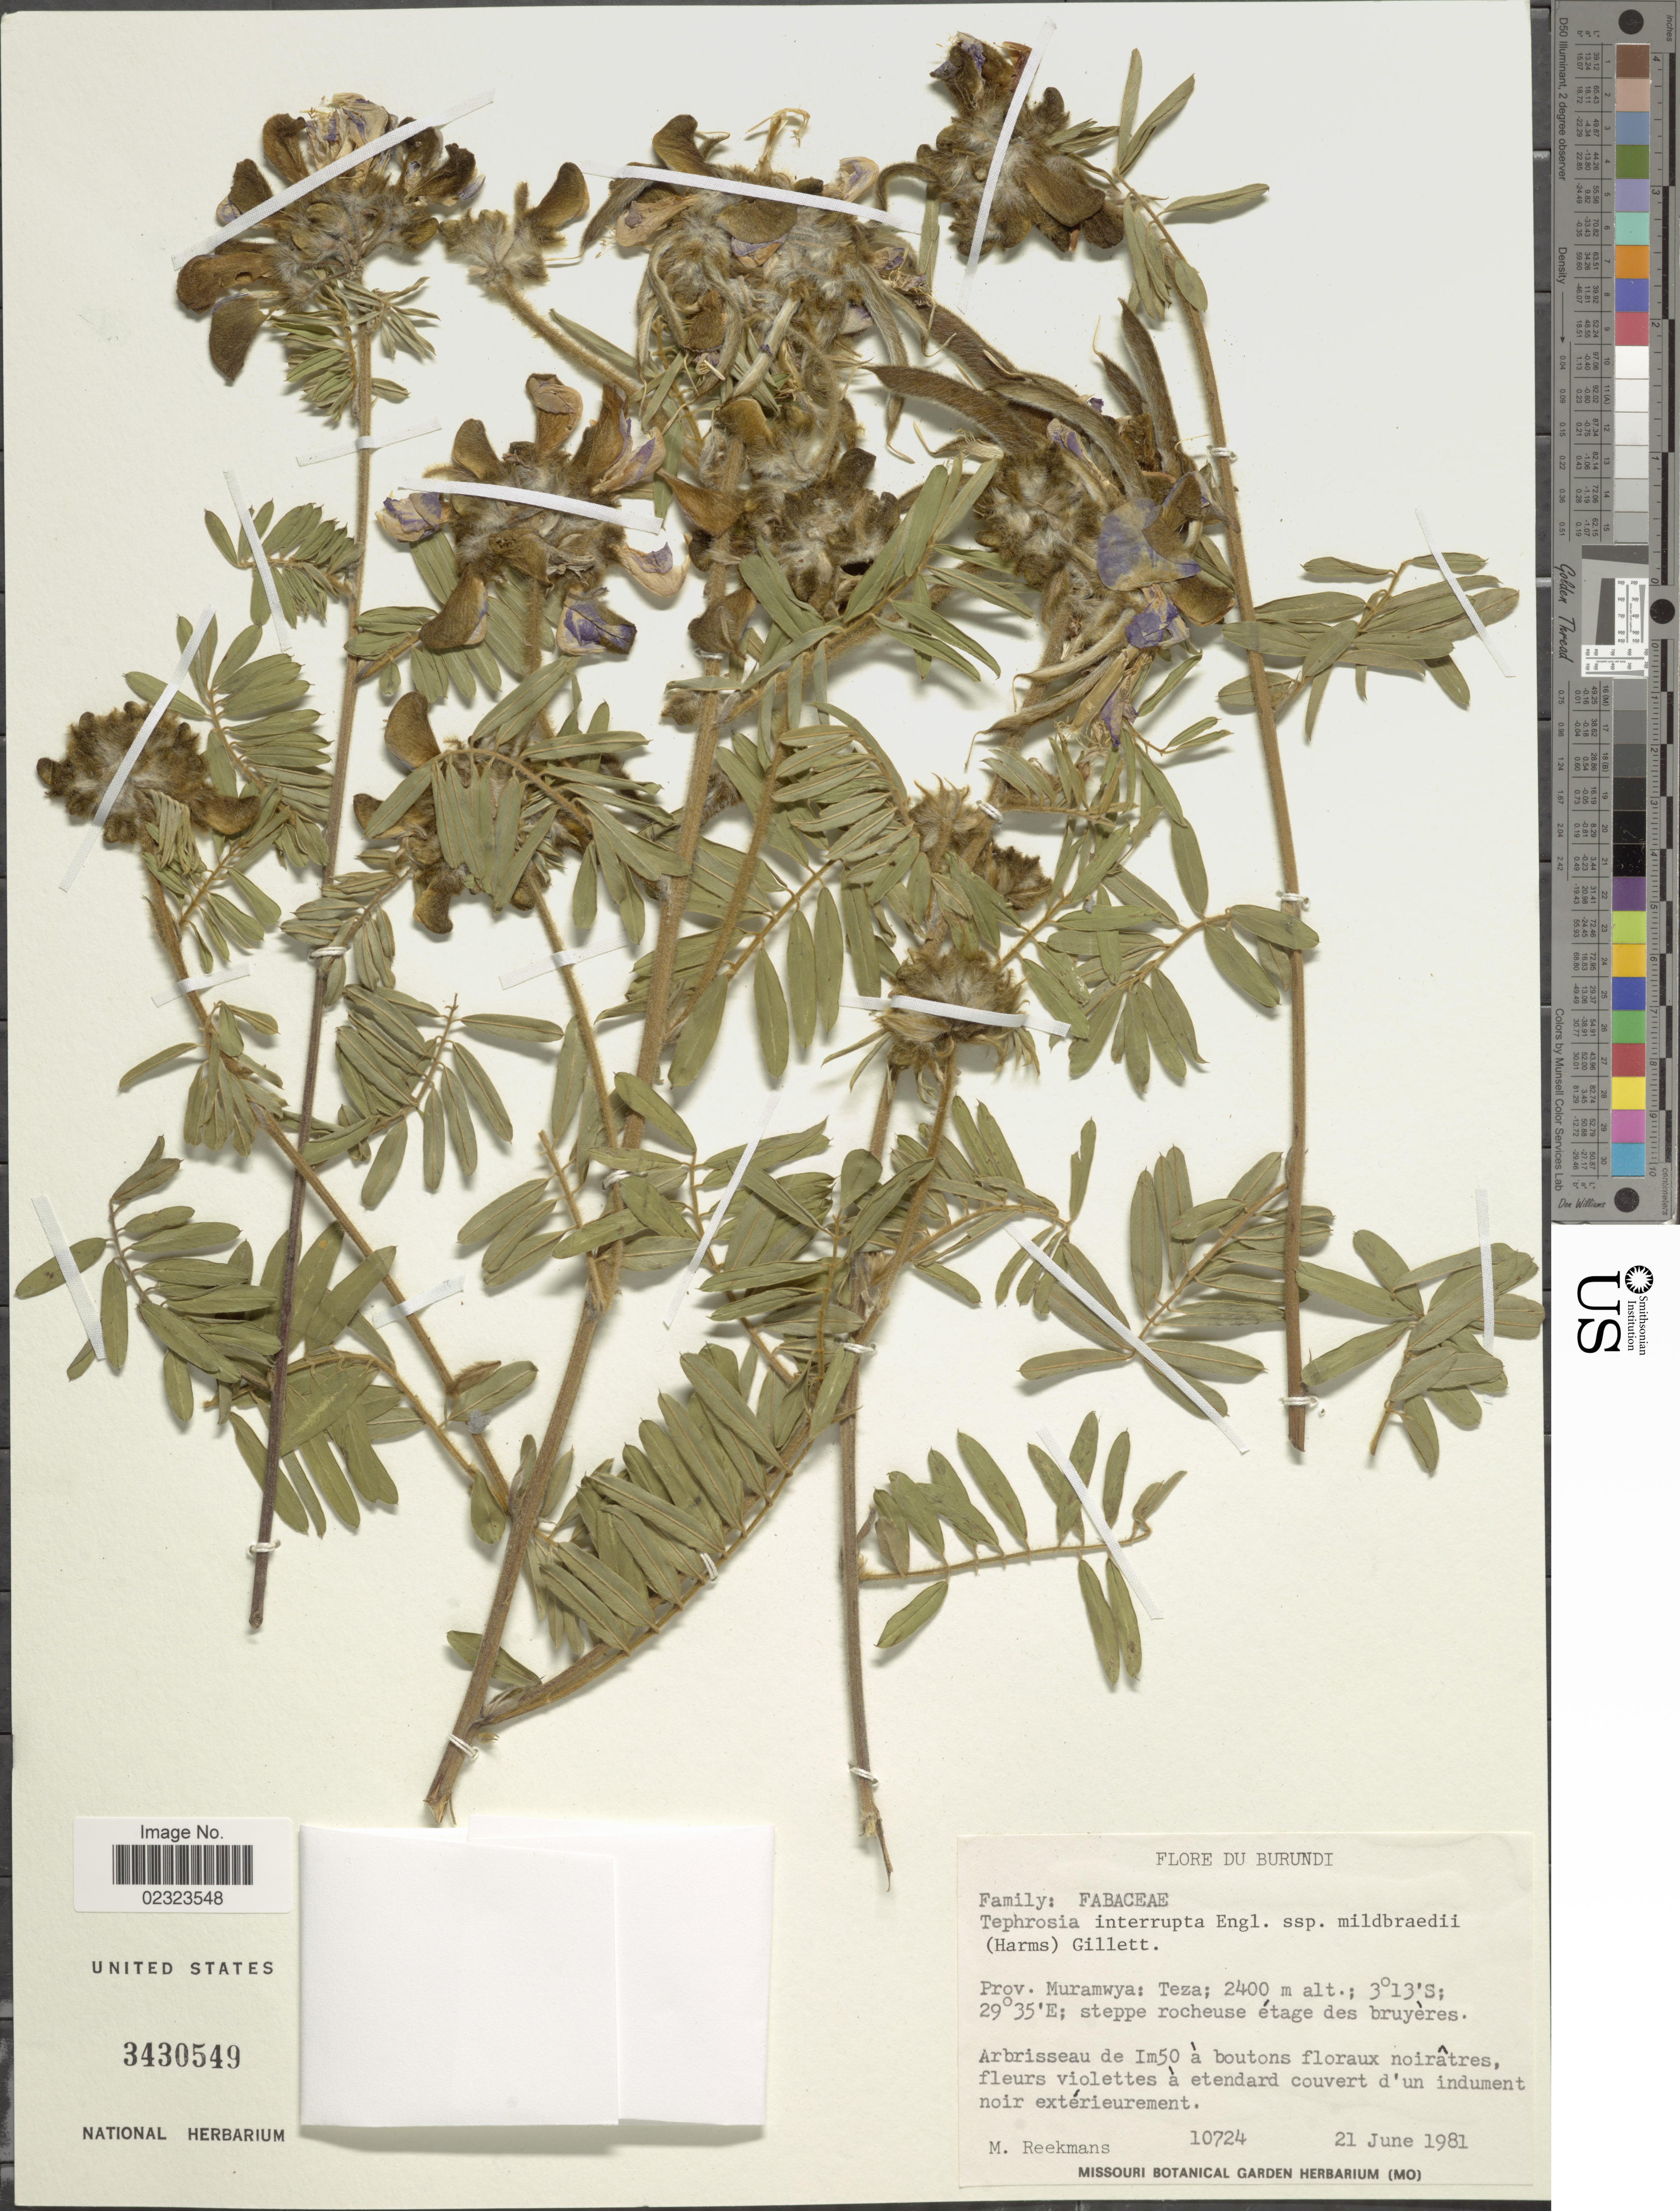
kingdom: Plantae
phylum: Tracheophyta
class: Magnoliopsida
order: Fabales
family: Fabaceae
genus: Tephrosia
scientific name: Tephrosia interrupta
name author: Hochst. & Steud. ex Engl.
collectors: M. Reekmans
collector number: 10724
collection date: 1981-06-21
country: Burundi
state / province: Muramvya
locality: Teza, steppe rocheuse etage des bruyeres.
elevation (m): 2400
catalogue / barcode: US 3430549